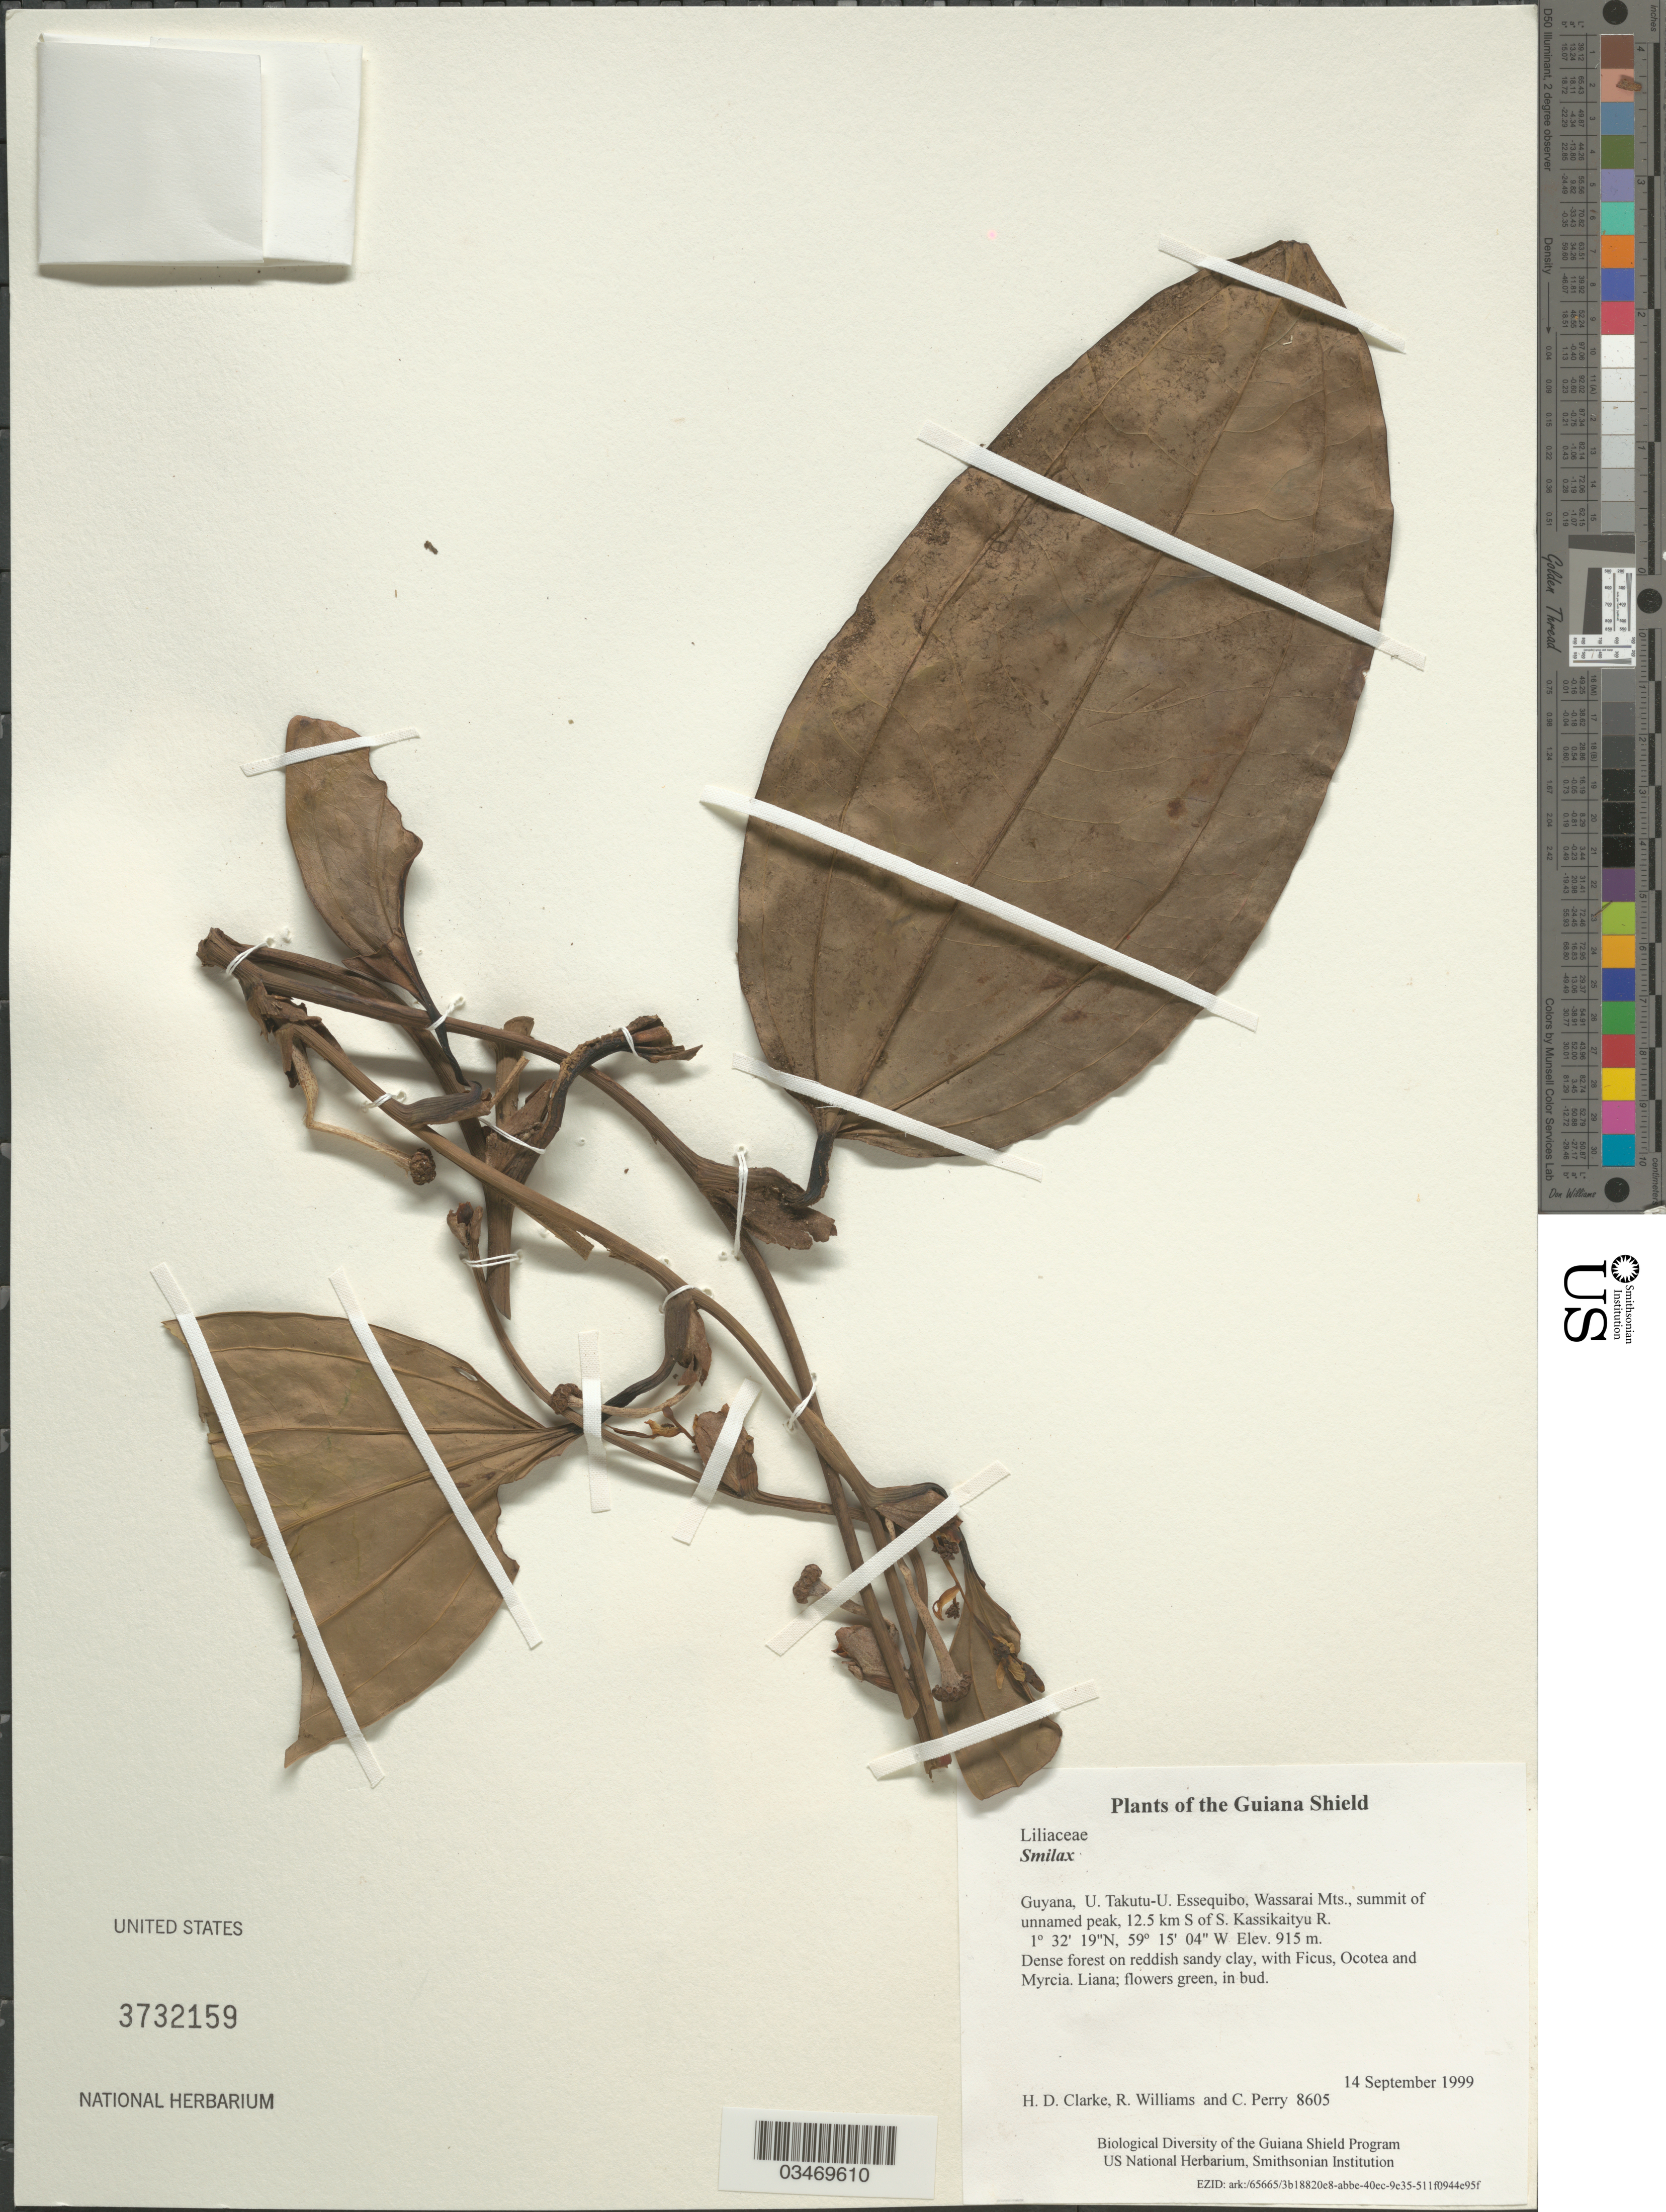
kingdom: Plantae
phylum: Tracheophyta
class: Liliopsida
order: Liliales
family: Smilacaceae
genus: Smilax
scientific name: Smilax sp.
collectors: H. D. Clarke, R. Williams & C. Perry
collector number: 8605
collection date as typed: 14 September 1999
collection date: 1999-09-14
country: Guyana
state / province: U. Takutu-U. Essequibo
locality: Wassarai Mts., summit of unnamed peak, 12.5 km S of S. Kassikaityu R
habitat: Dense forest on reddish sandy clay, with Ficus, Ocotea and Myrcia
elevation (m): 915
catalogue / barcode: US 3732159